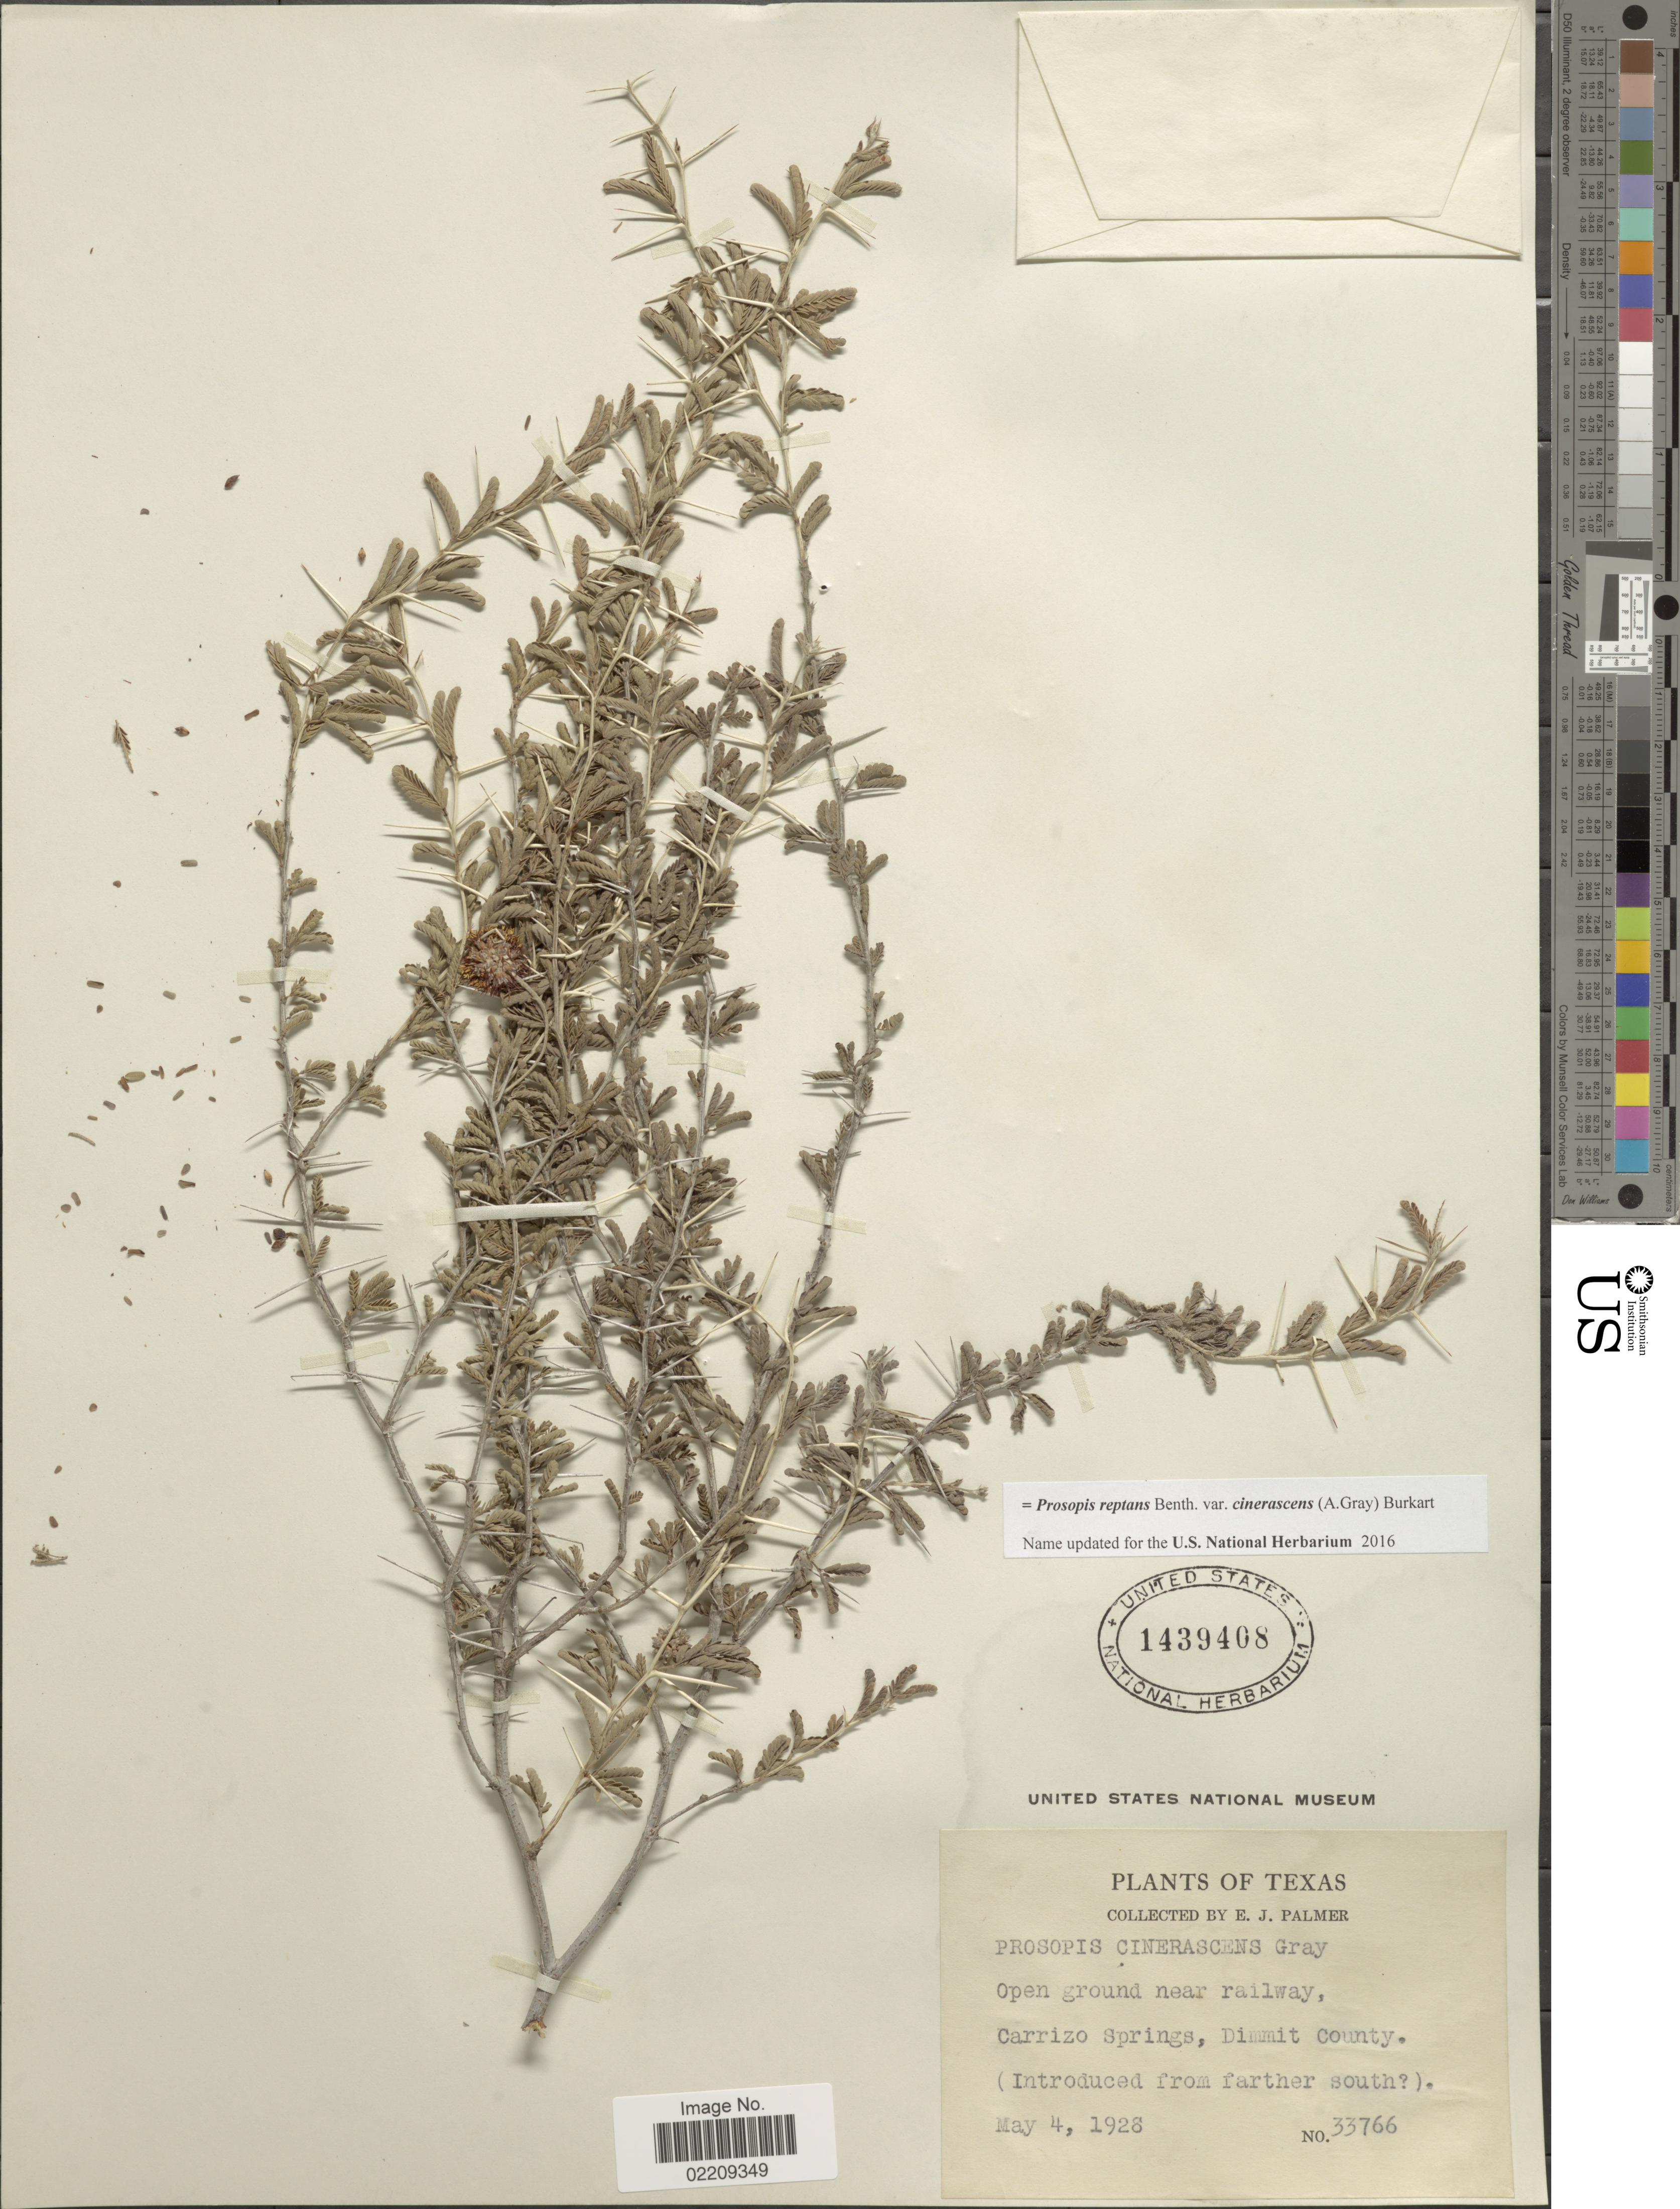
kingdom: Plantae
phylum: Tracheophyta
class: Magnoliopsida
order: Fabales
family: Fabaceae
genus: Strombocarpa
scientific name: Strombocarpa cinerascens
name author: A. Gray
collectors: E. J. Palmer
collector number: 33766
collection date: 1928-05-04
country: United States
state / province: Texas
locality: Open ground near railway, Carrizo Springs, Dimmit County.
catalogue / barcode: US 1439408